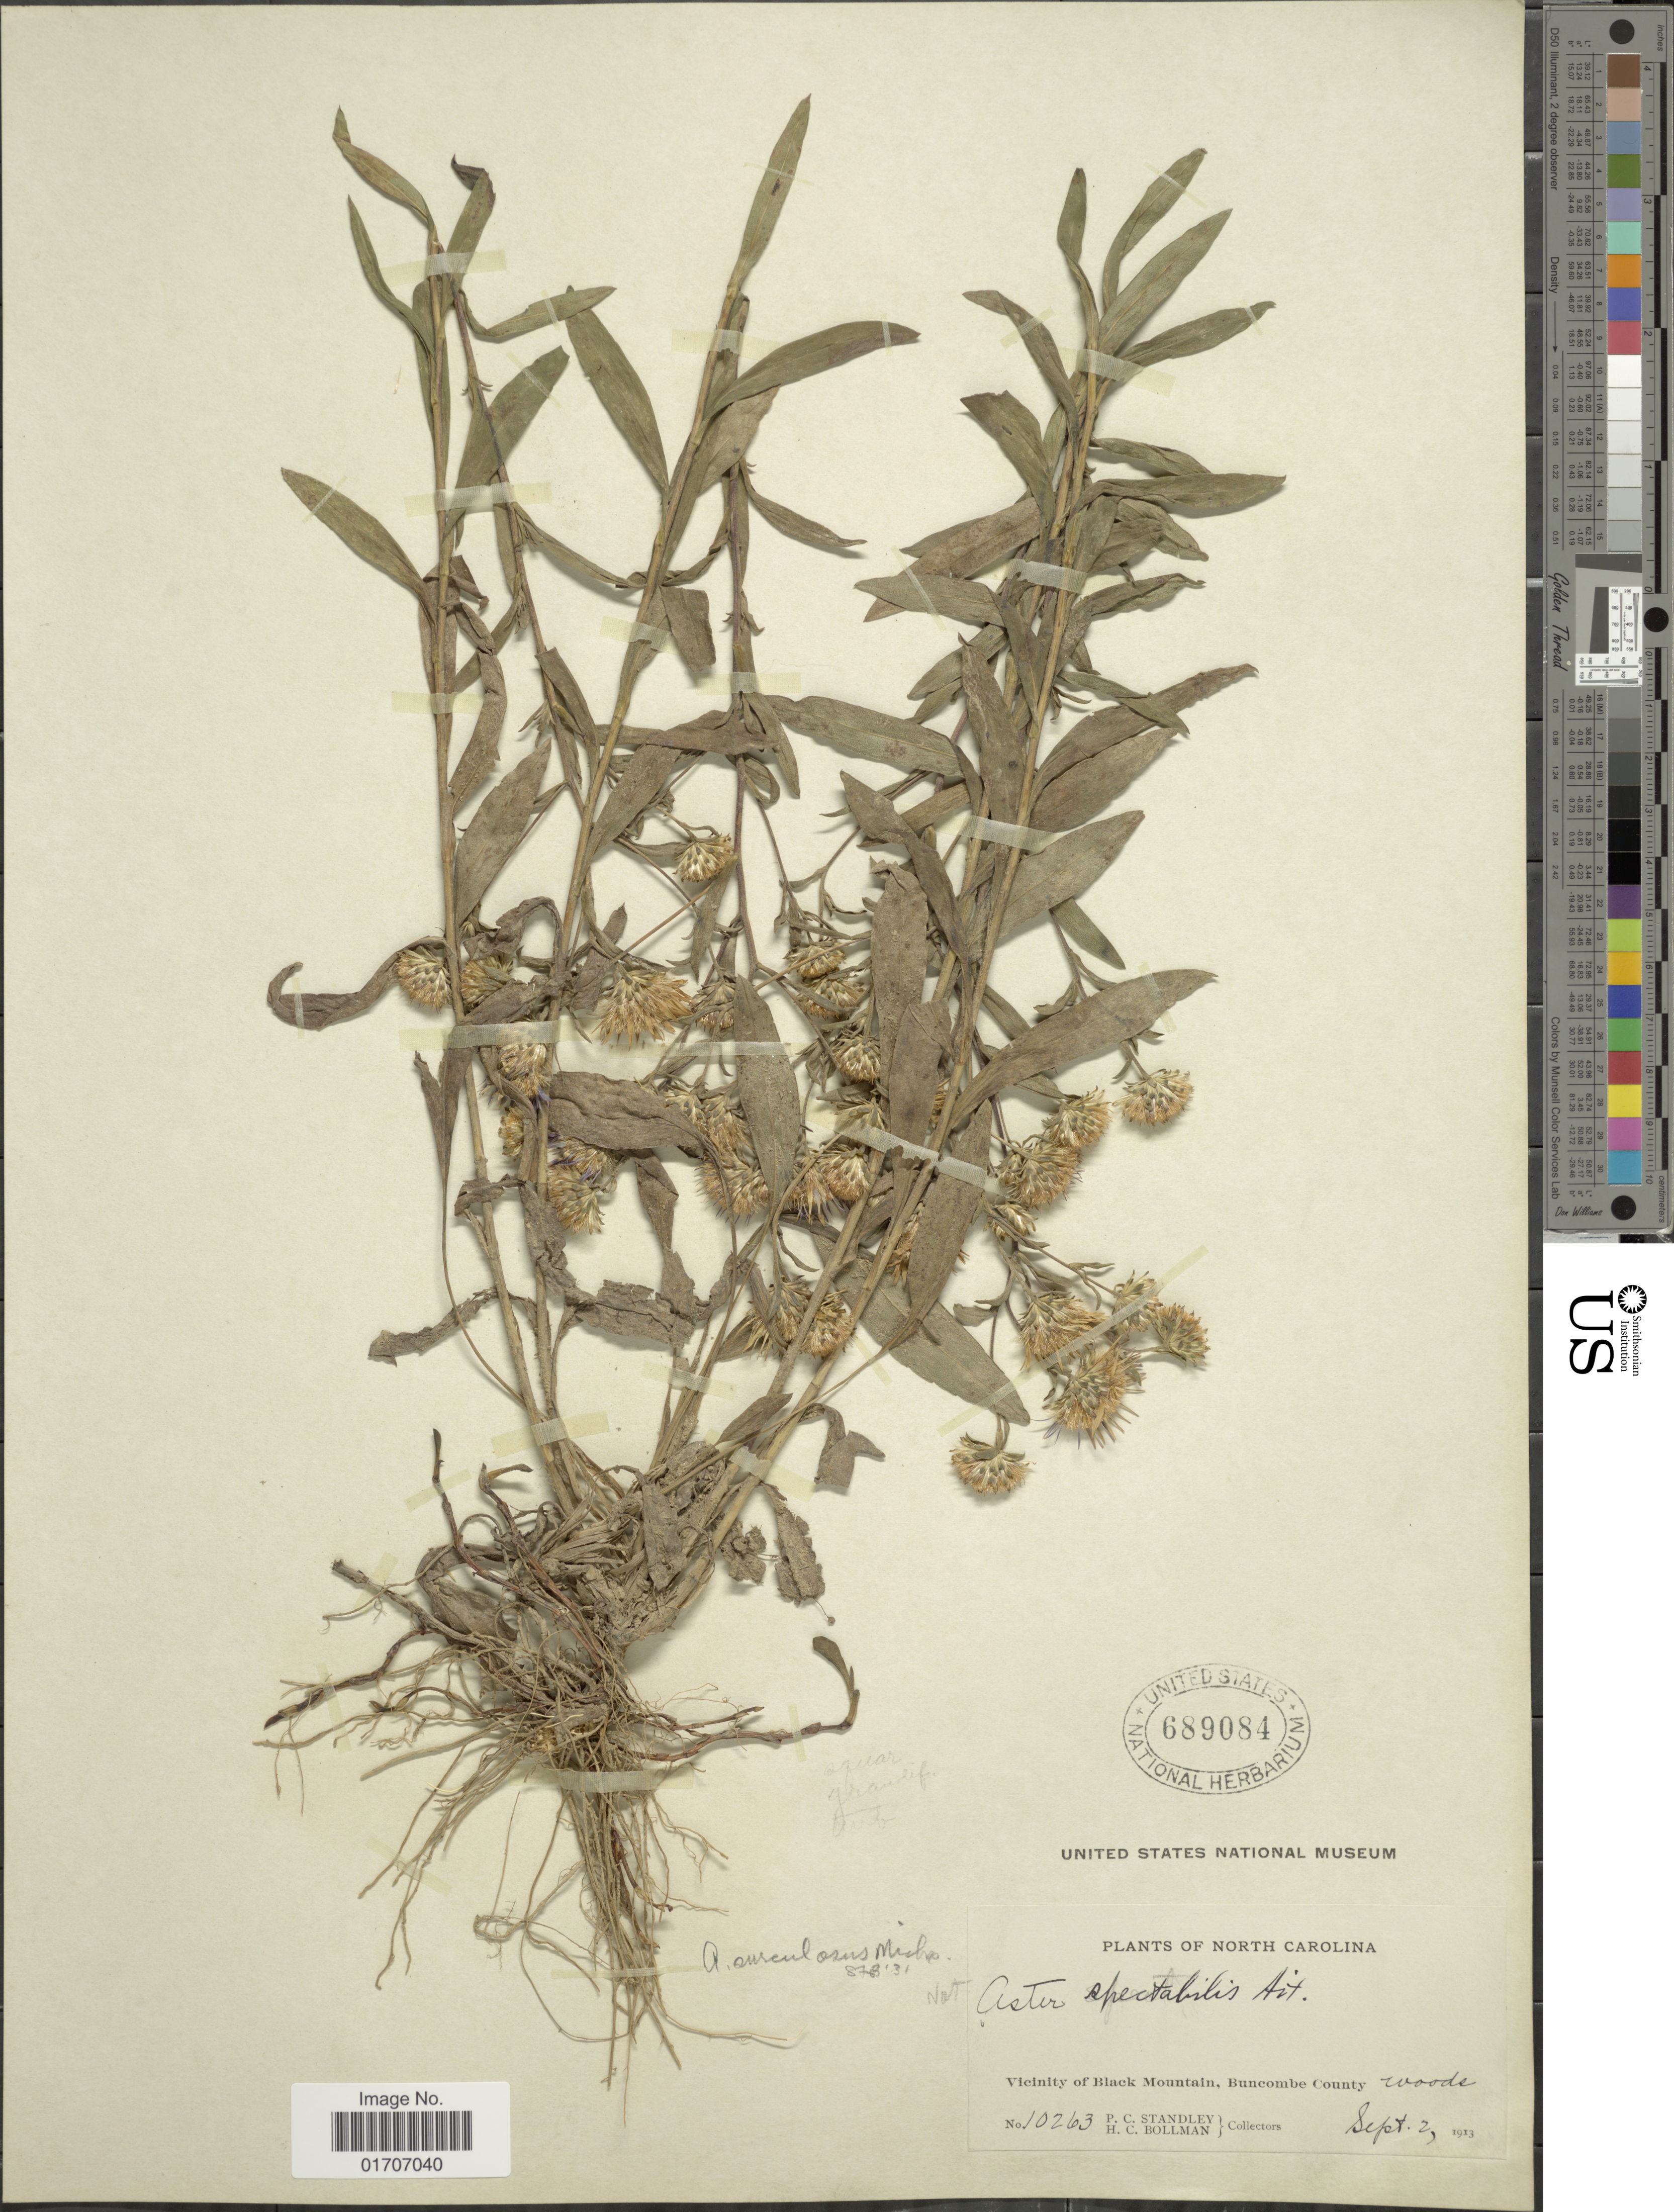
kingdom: Plantae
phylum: Tracheophyta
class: Magnoliopsida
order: Asterales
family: Asteraceae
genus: Eurybia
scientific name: Eurybia surculosa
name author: (Michx.) G.L. Nesom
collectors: P. C. Standley & H. C. Bollman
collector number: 10263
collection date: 1913-09-02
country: United States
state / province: North Carolina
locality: Vicinity of Black Mountain, Buncombe County.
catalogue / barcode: US 689084